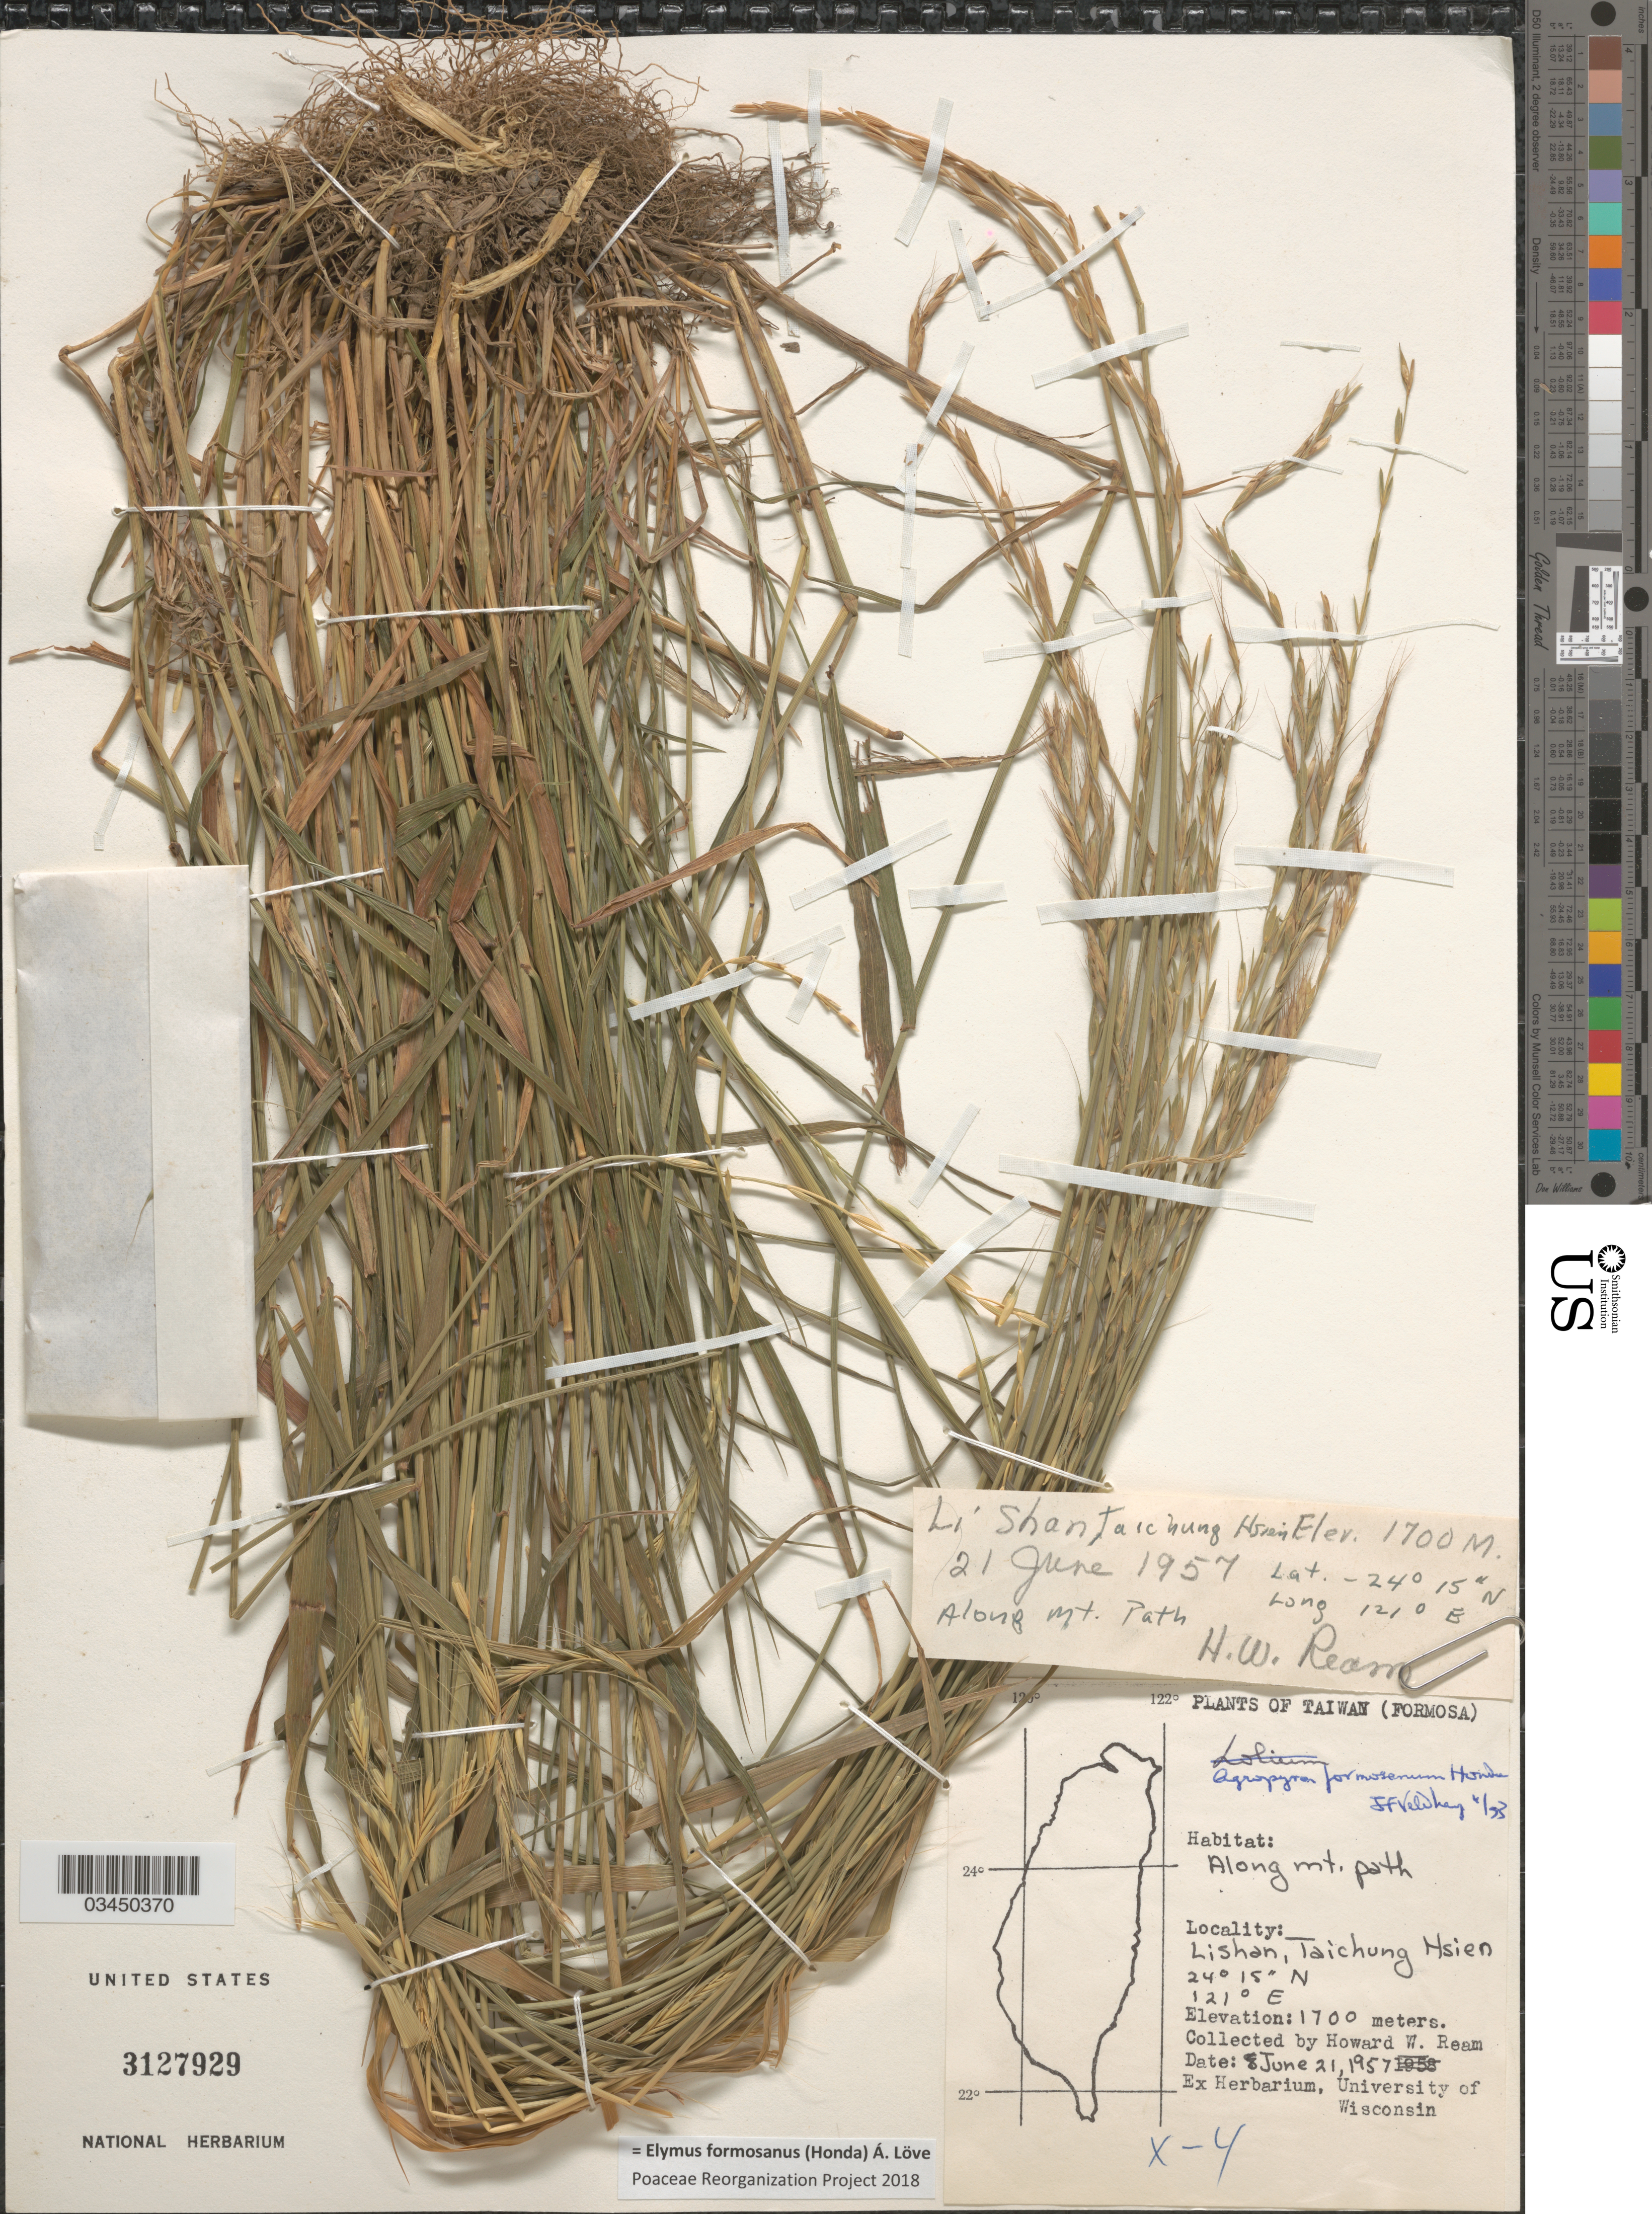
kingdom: Plantae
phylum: Tracheophyta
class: Liliopsida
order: Poales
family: Poaceae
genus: Elymus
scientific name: Elymus formosanus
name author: (Honda) Á. Löve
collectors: H. Ream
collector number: X-4?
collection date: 1957-06-21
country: Taiwan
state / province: Taichung City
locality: Formosa. Along mt. path. Lishan, Taichung Hsien.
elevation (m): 1700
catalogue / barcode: US 3127929